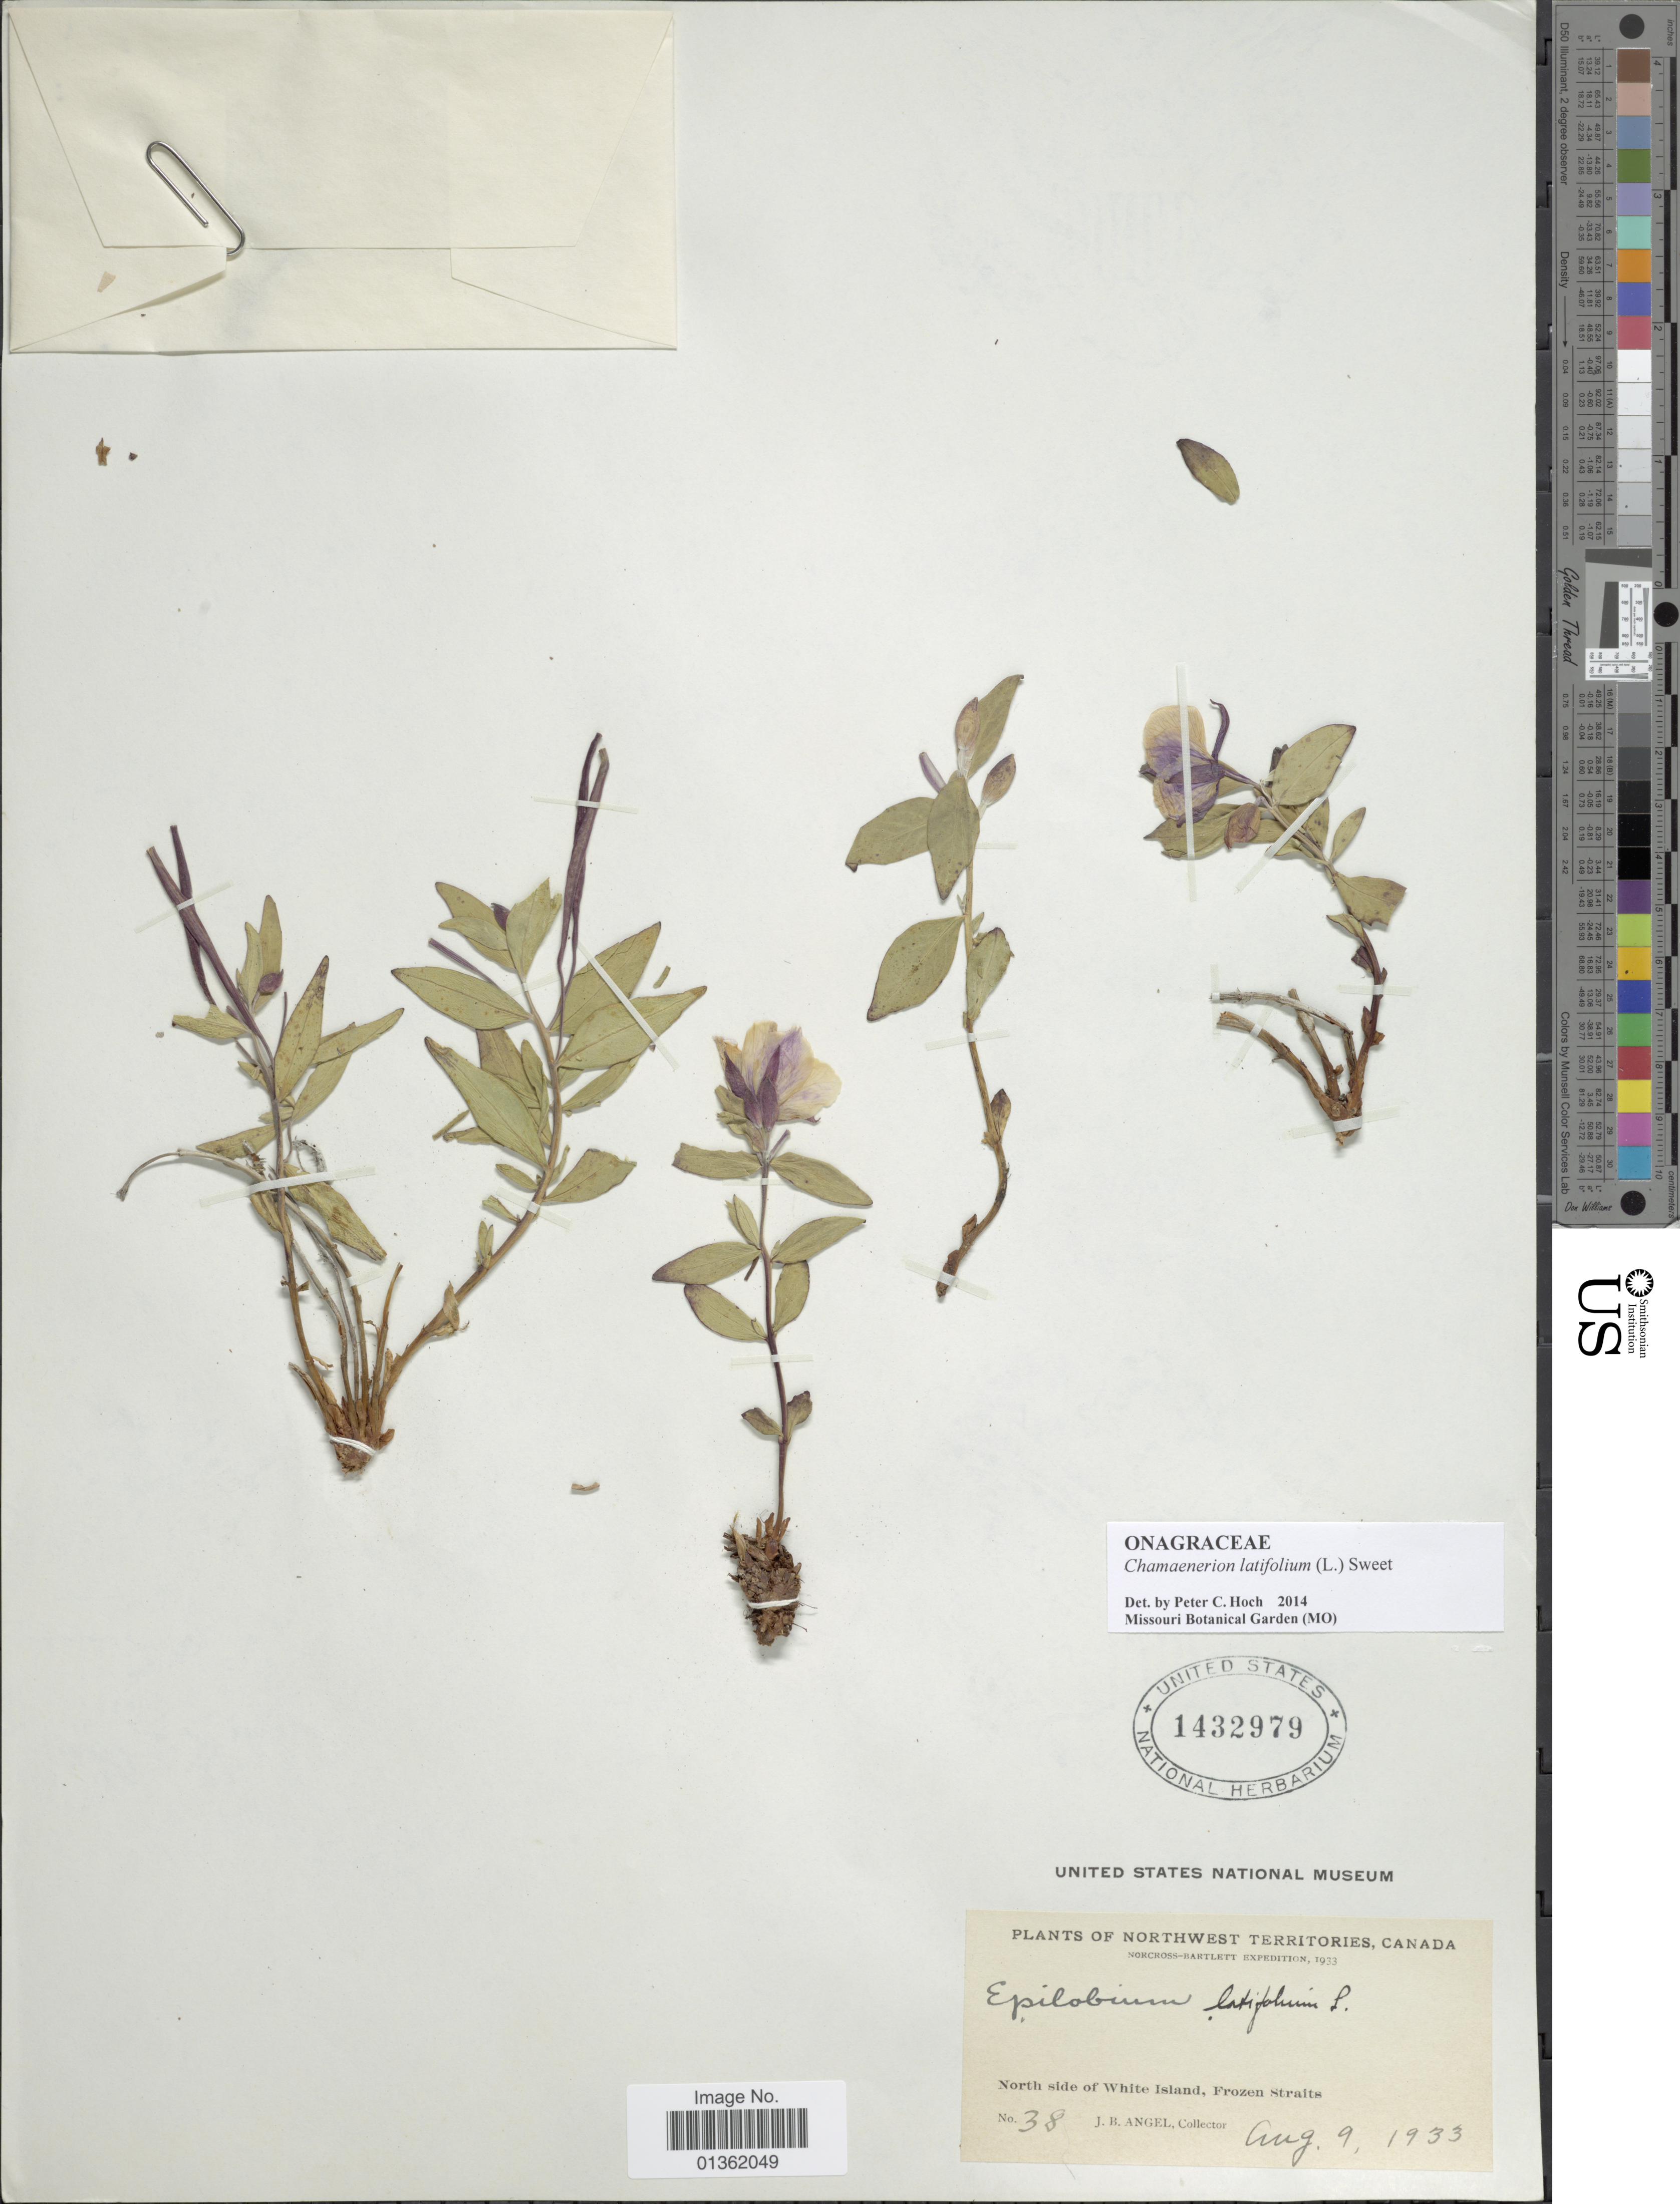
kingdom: Plantae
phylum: Tracheophyta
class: Magnoliopsida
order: Myrtales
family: Onagraceae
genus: Chamaenerion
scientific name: Chamaenerion latifolium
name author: (L.) Th. Fr. & Lange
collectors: J. Angel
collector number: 38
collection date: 1933-08-09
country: Canada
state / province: Northwest Territories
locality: North side of White Island, Frozen Straits.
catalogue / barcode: US 1432979